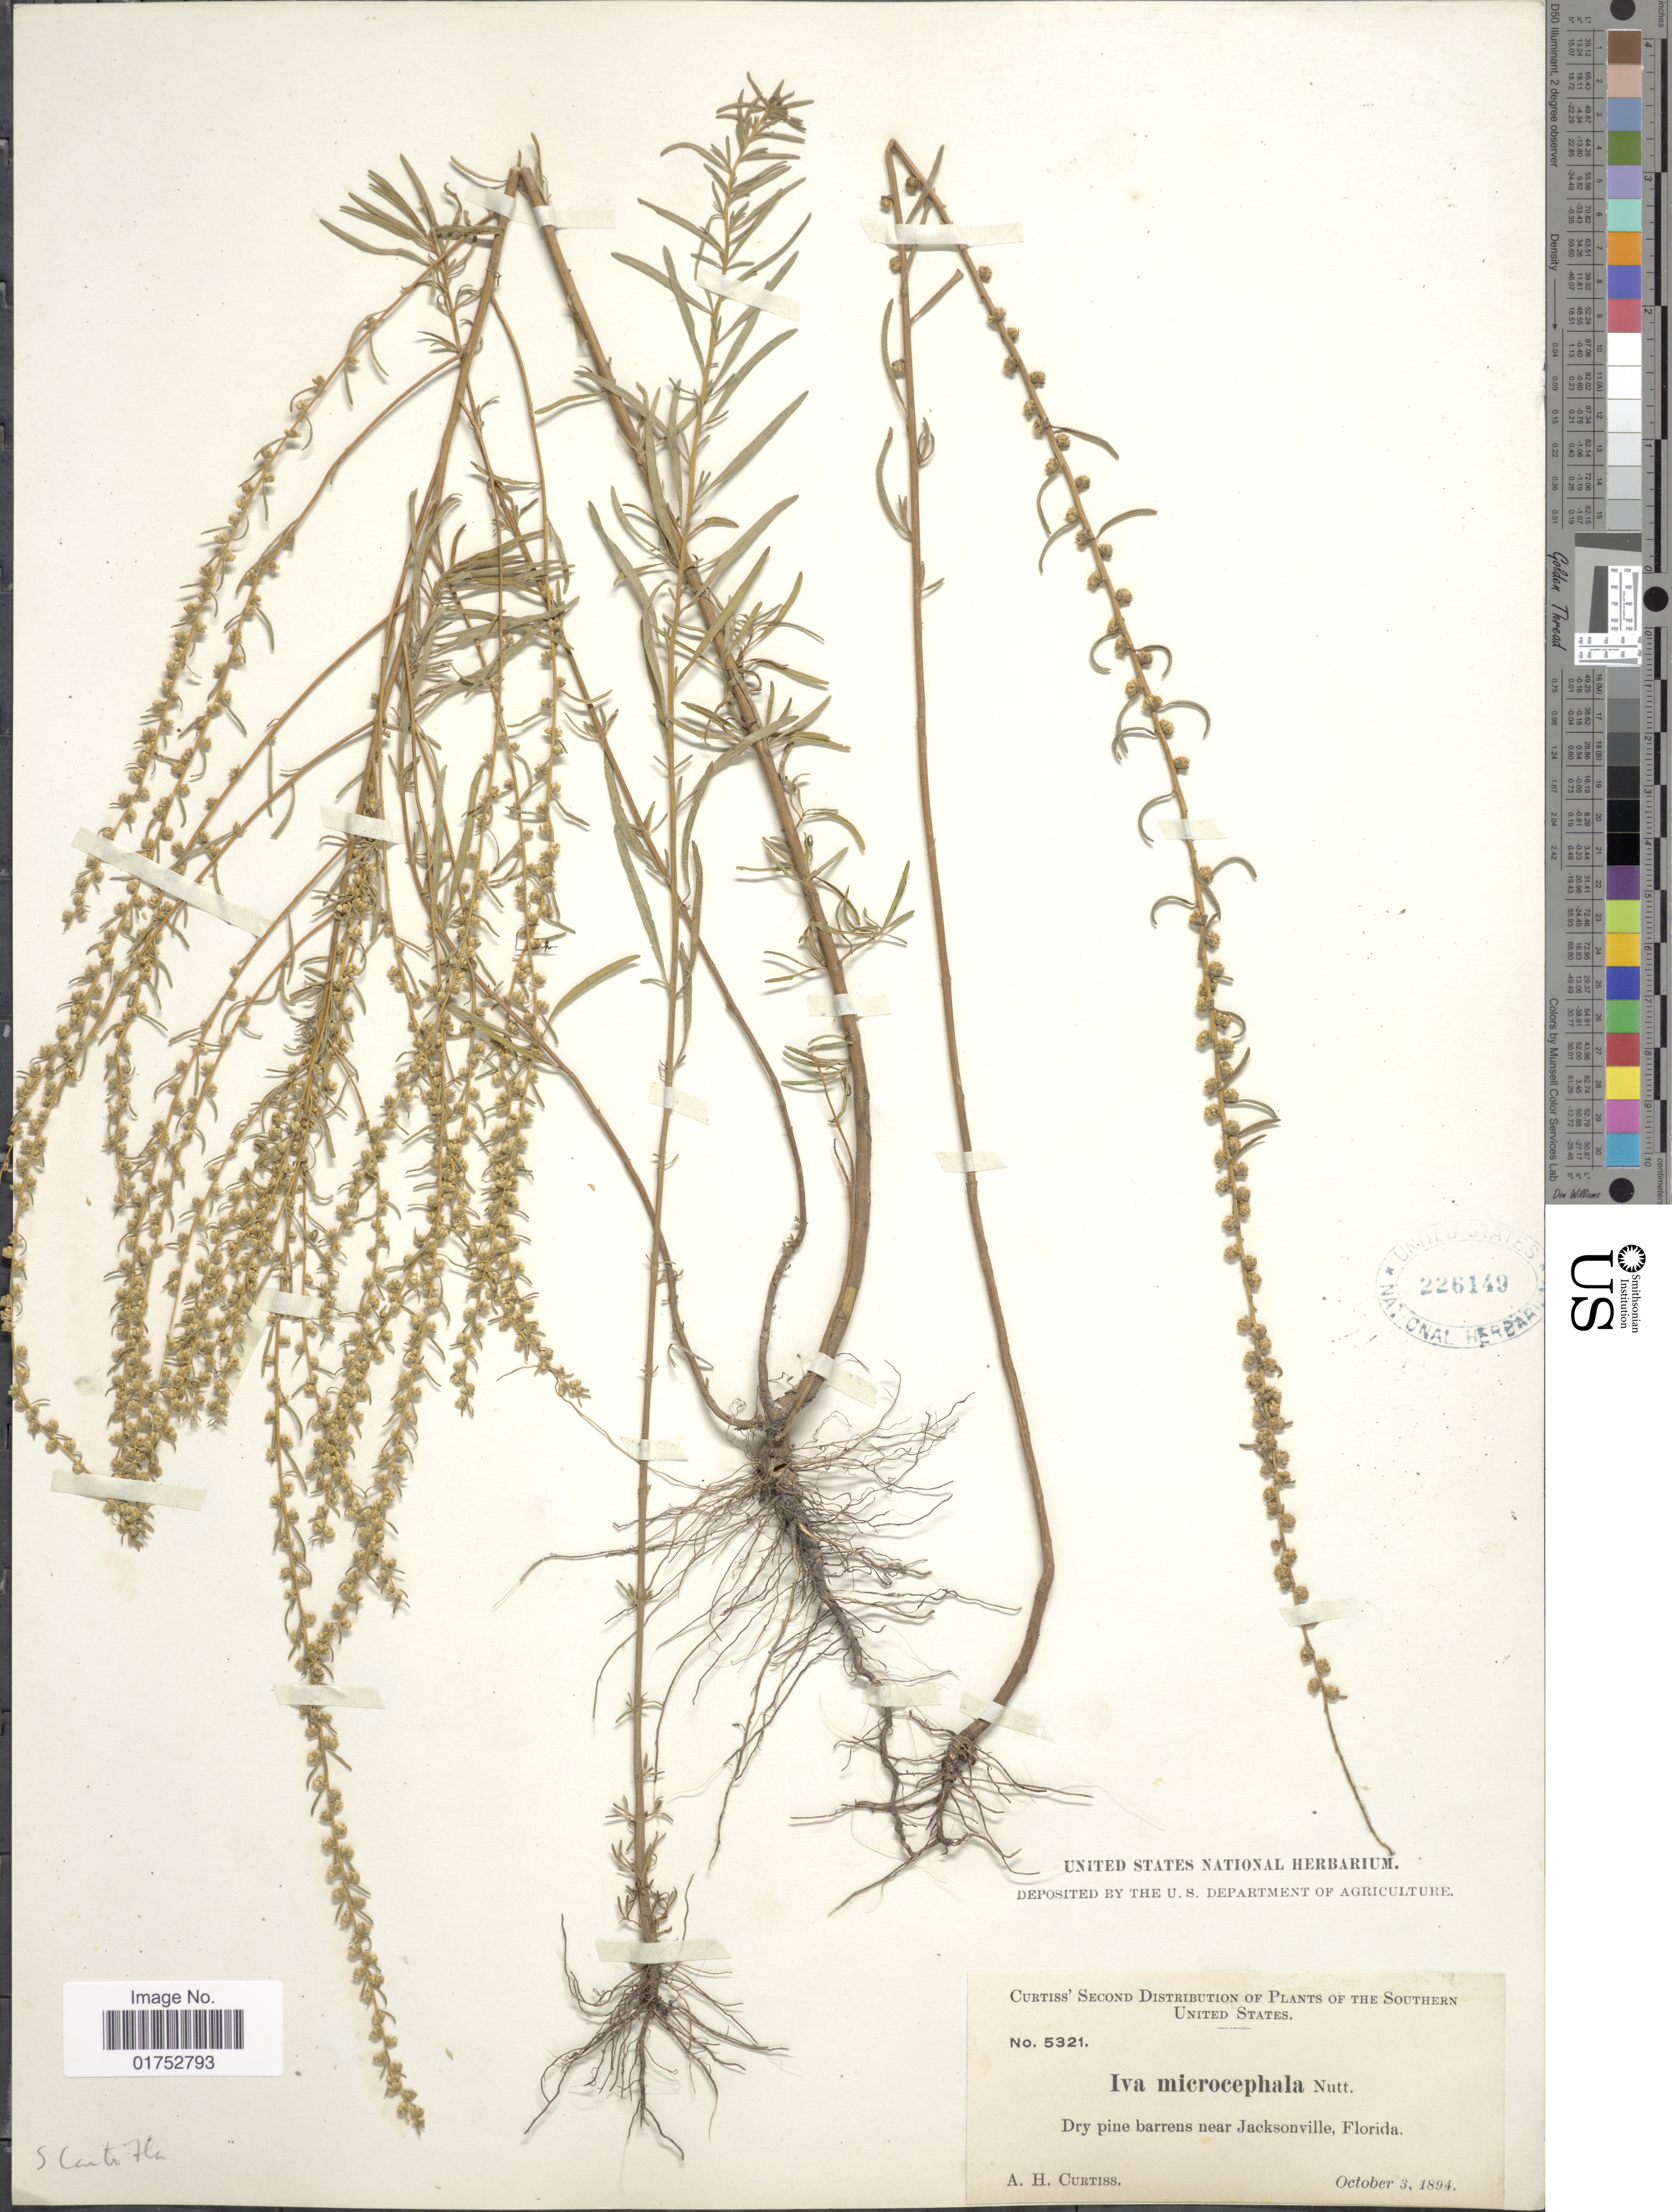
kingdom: Plantae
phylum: Tracheophyta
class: Magnoliopsida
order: Asterales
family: Asteraceae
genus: Iva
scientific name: Iva microcephala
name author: Nutt.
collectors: A. H. Curtiss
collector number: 5321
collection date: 1894-10-03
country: United States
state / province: Florida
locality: Southern United States, near Jacksonville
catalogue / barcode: US 226149